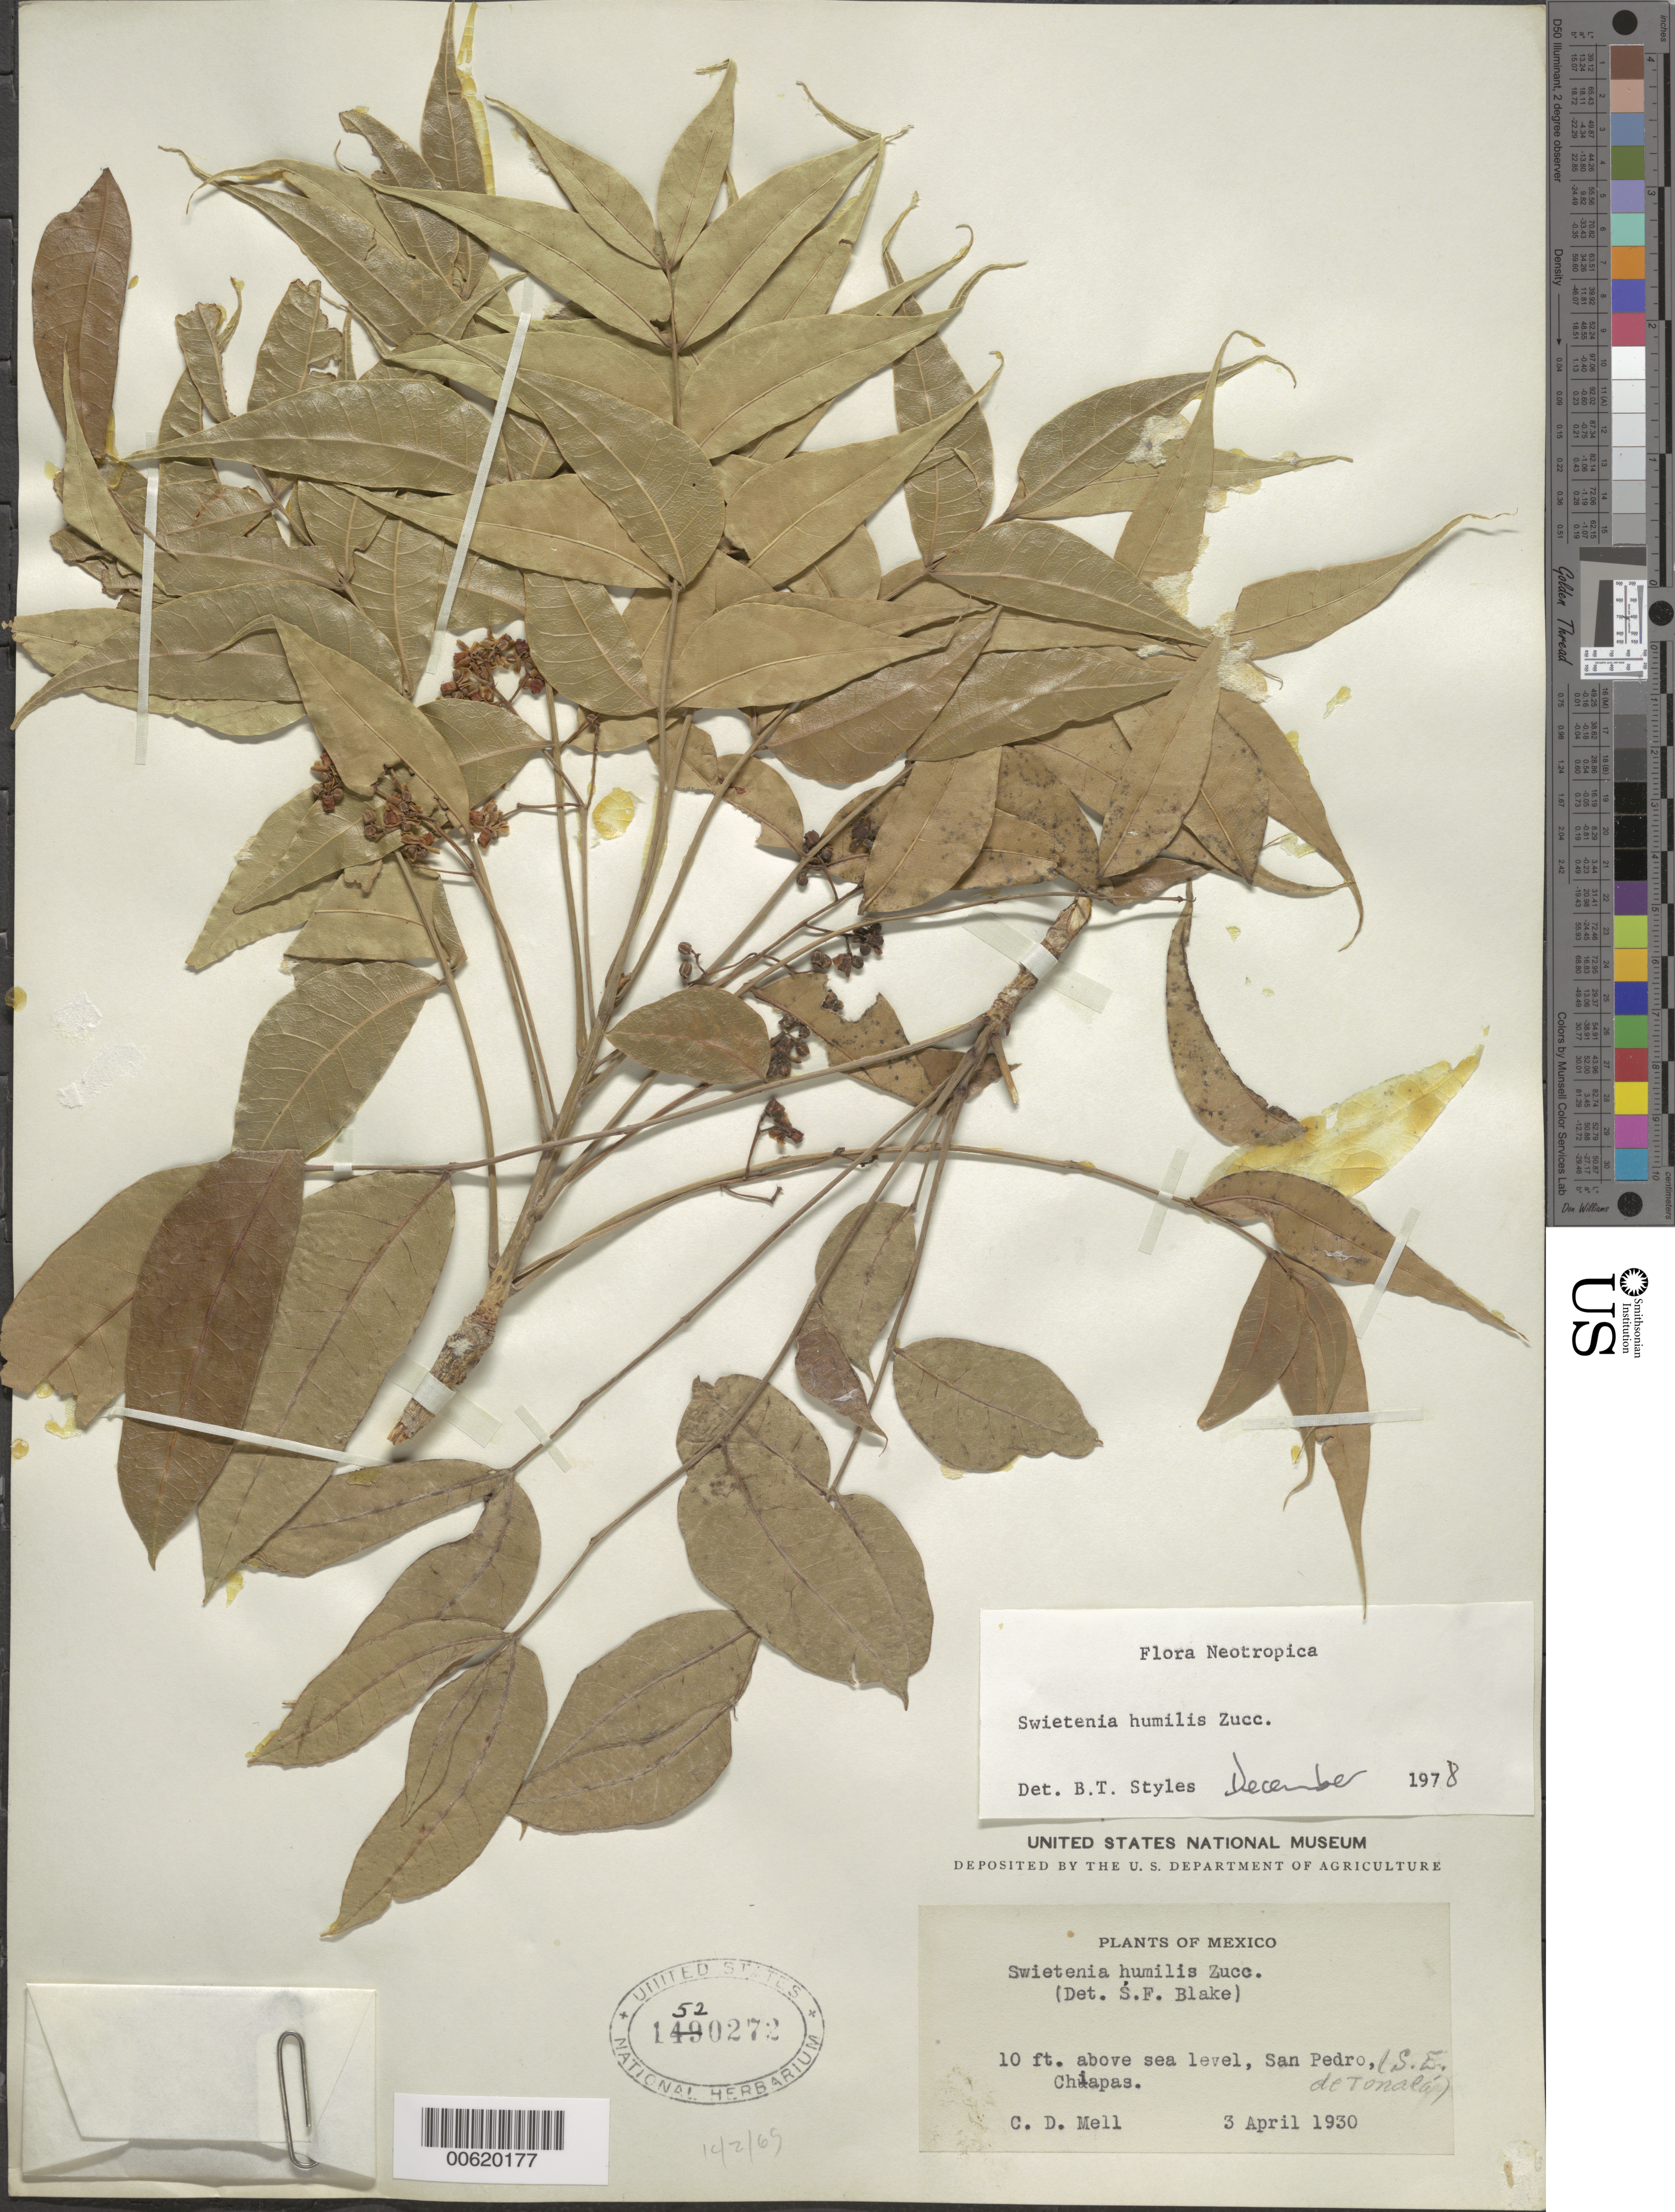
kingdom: Plantae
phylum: Tracheophyta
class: Magnoliopsida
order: Sapindales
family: Meliaceae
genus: Swietenia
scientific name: Swietenia humilis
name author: Zucc.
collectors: C. D. Mell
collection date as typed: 03 Apr 1930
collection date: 1930-04-03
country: Mexico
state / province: Chiapas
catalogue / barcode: US 1520272